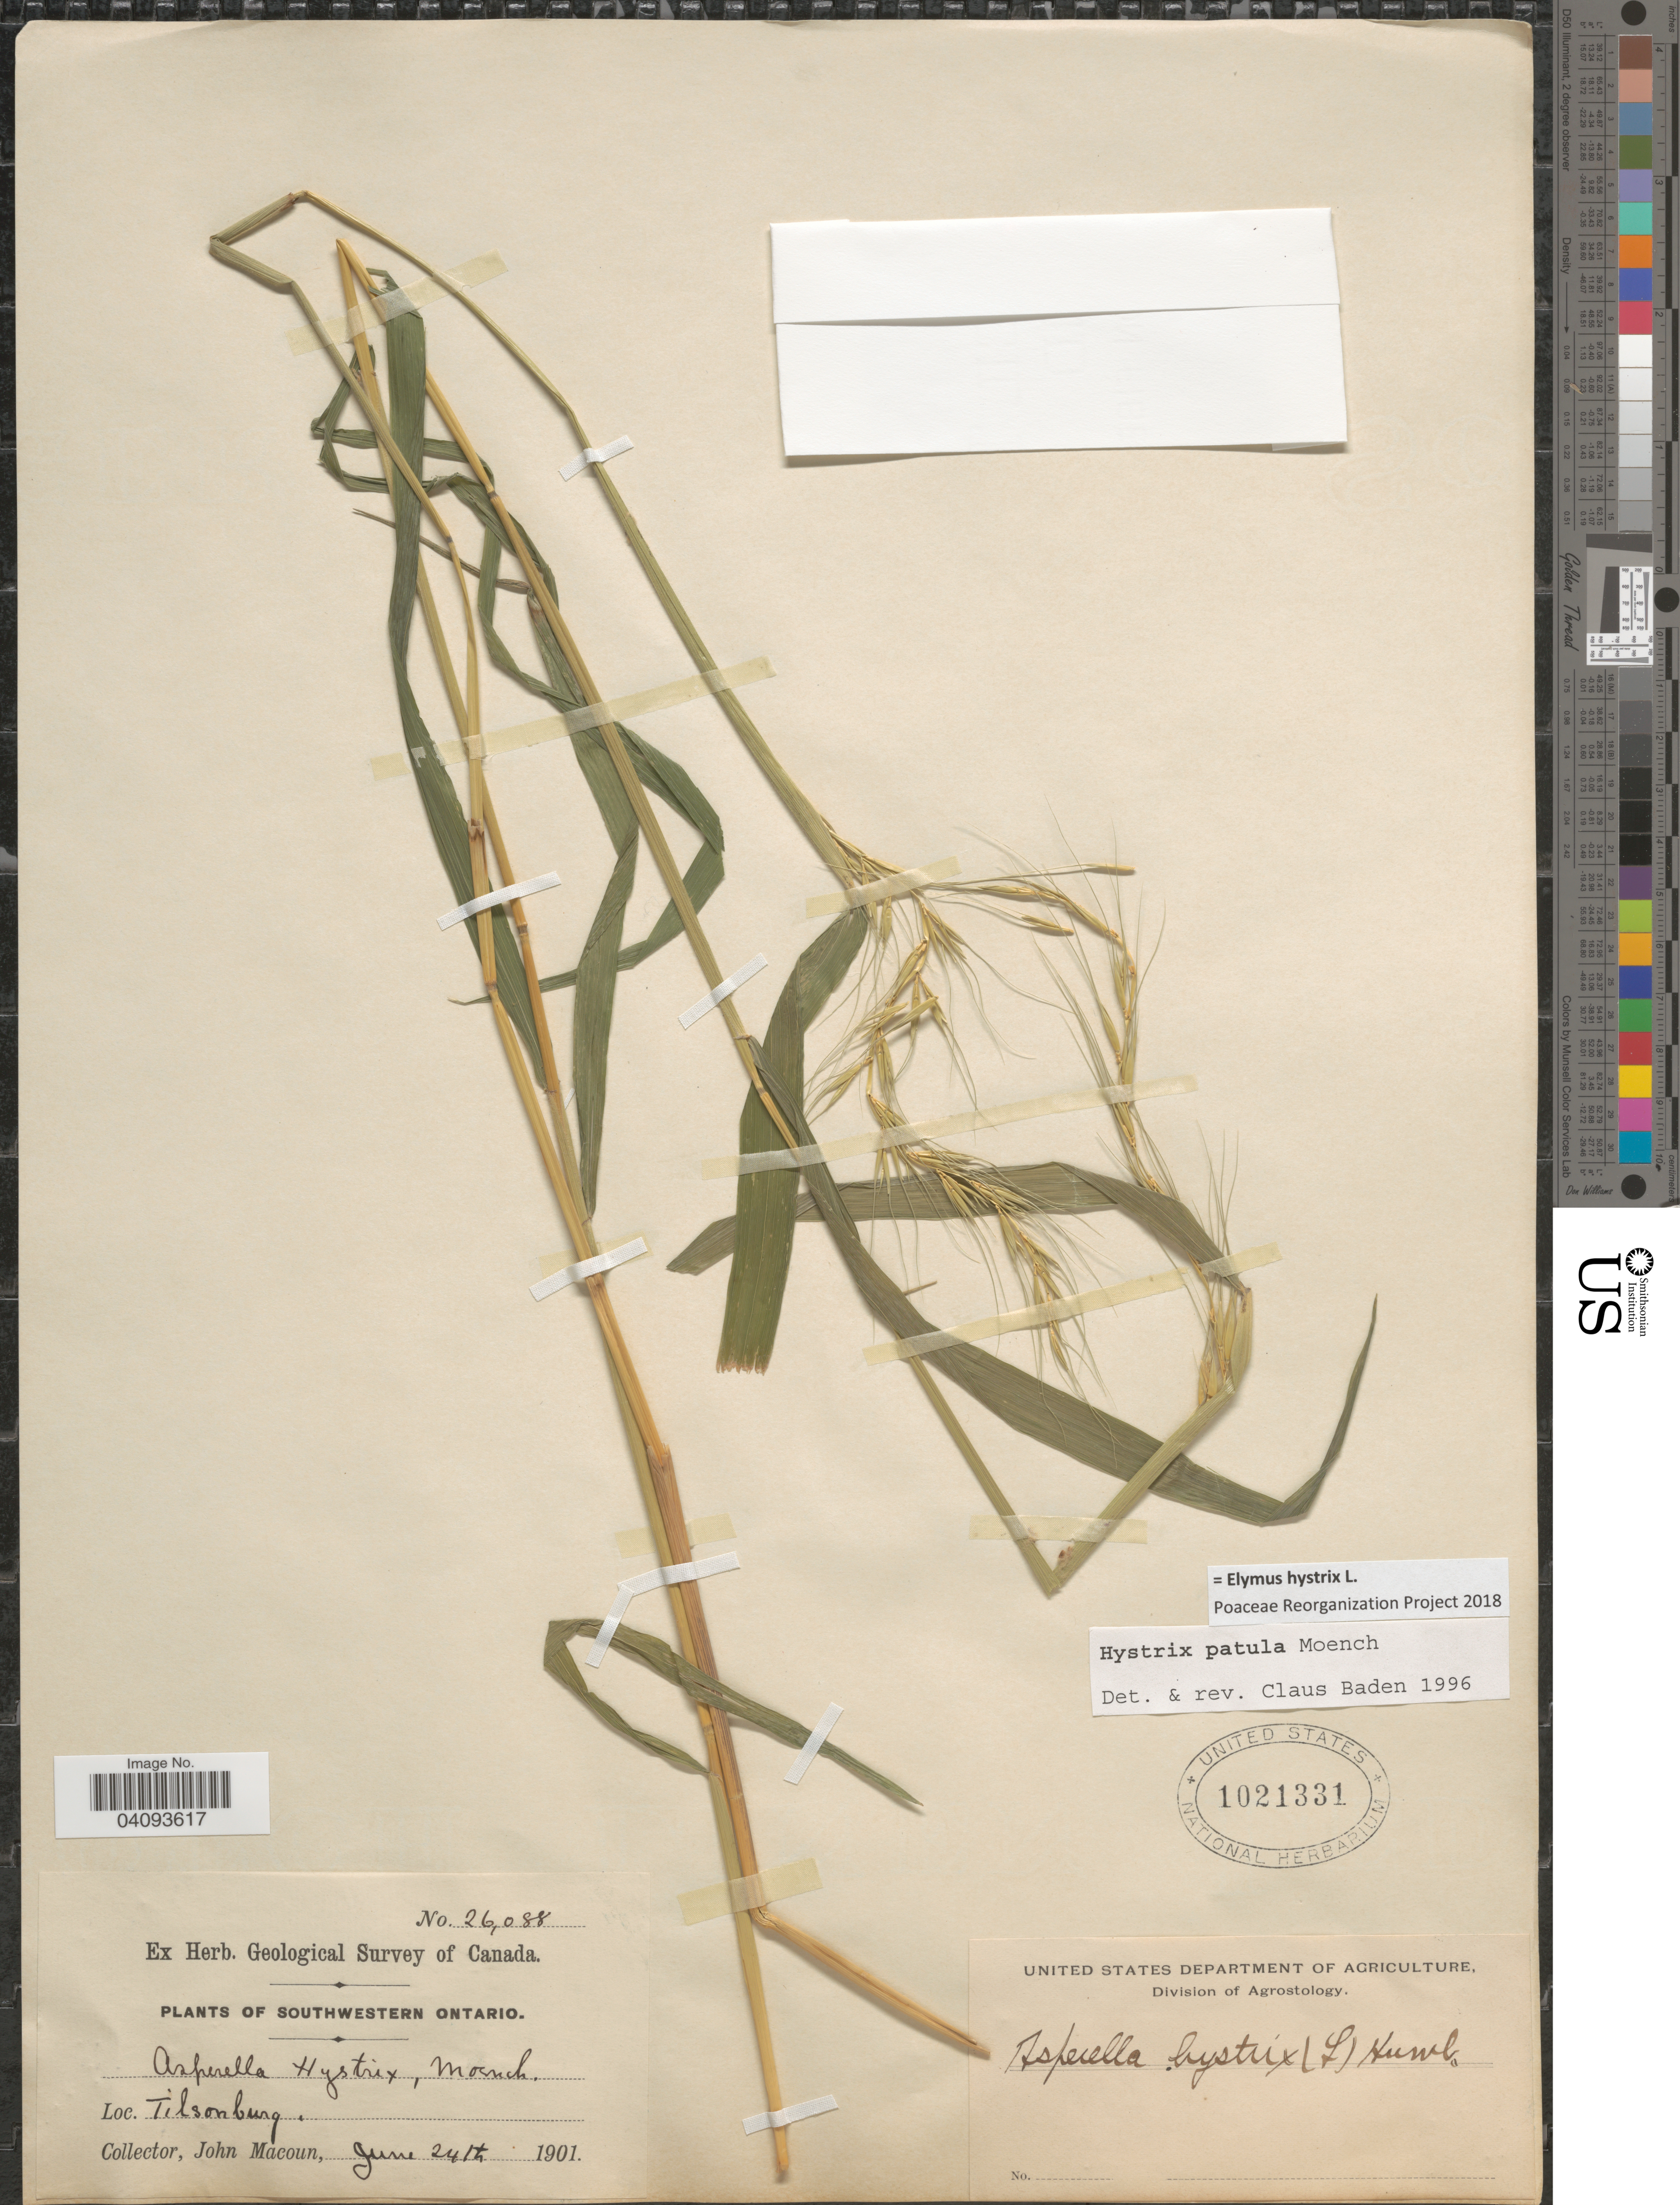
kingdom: Plantae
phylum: Tracheophyta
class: Liliopsida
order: Poales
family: Poaceae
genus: Elymus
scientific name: Elymus hystrix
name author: L.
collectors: J. Macoun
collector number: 26088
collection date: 1901-06-24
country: Canada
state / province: Ontario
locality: Geological Survery of Canada. Southwestern Ontario. Tilsonburg.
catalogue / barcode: US 1021331